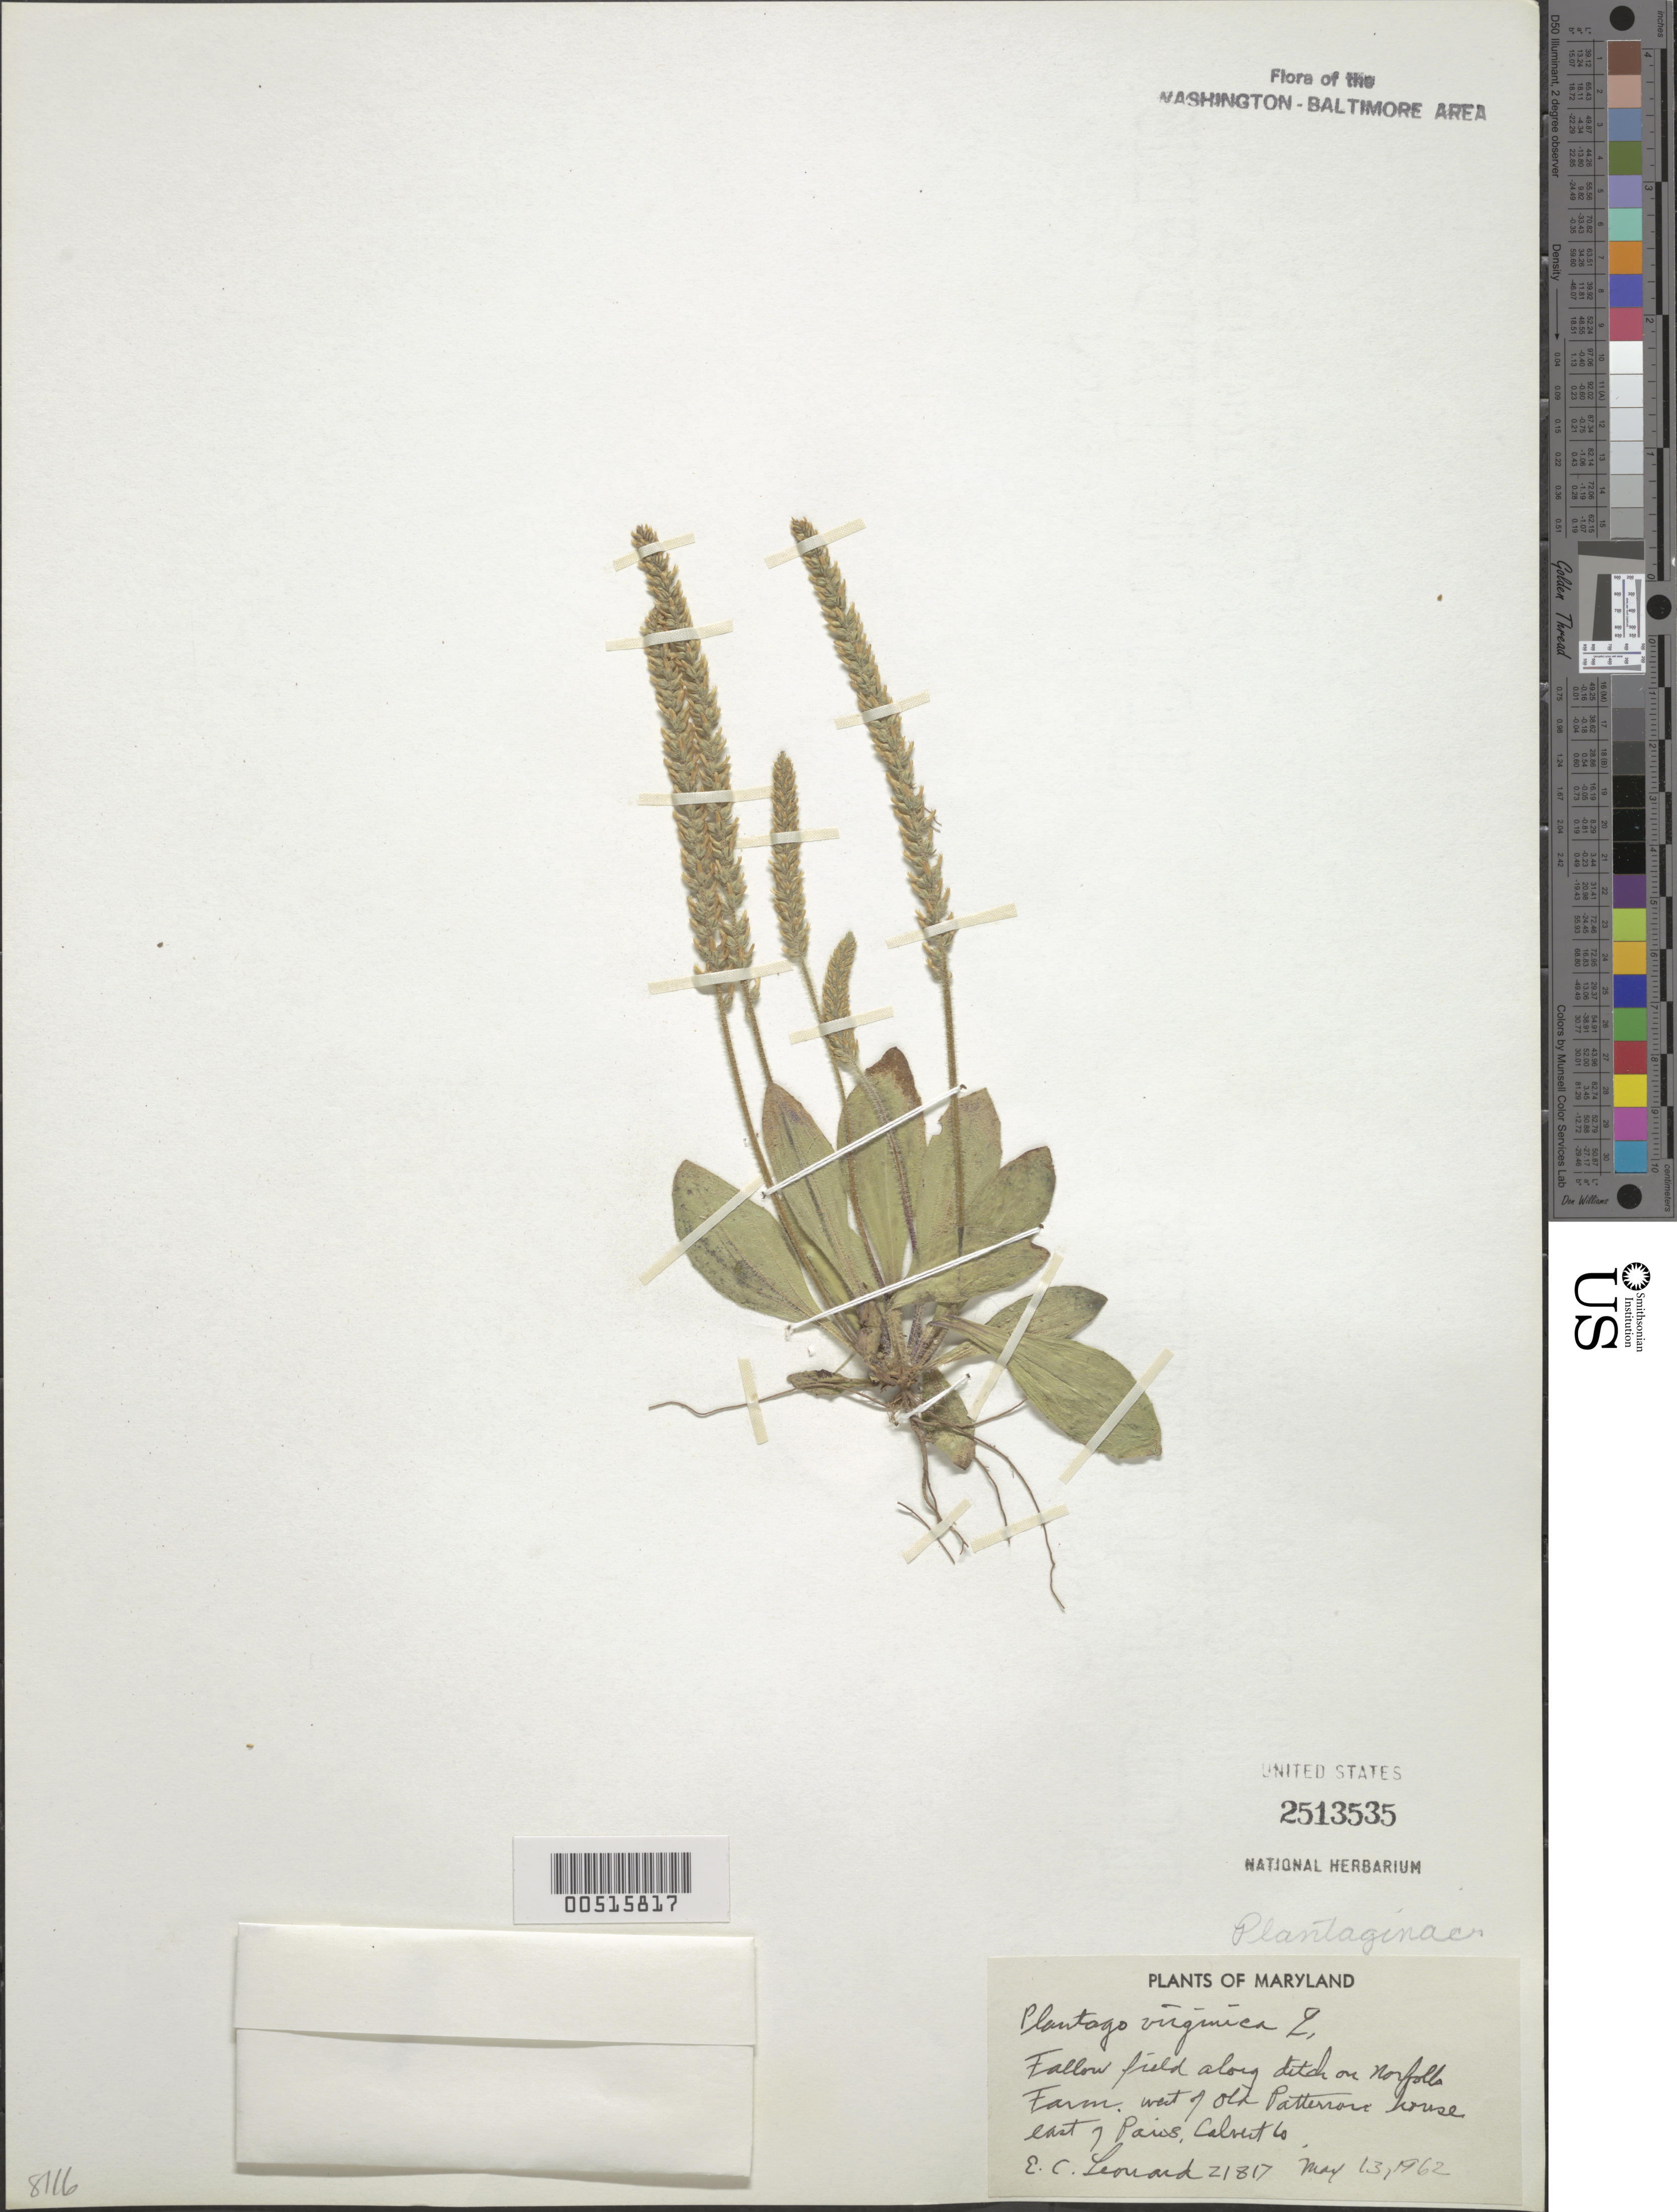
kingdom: Plantae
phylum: Tracheophyta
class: Magnoliopsida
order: Lamiales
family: Plantaginaceae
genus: Plantago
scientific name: Plantago virginica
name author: L.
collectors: E. C. Leonard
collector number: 21817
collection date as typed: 13 May 1962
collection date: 1962-05-13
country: United States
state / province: Maryland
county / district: Calvert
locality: Old Patterson House, Norfolk Farm, E of Paris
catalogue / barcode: US 2513535